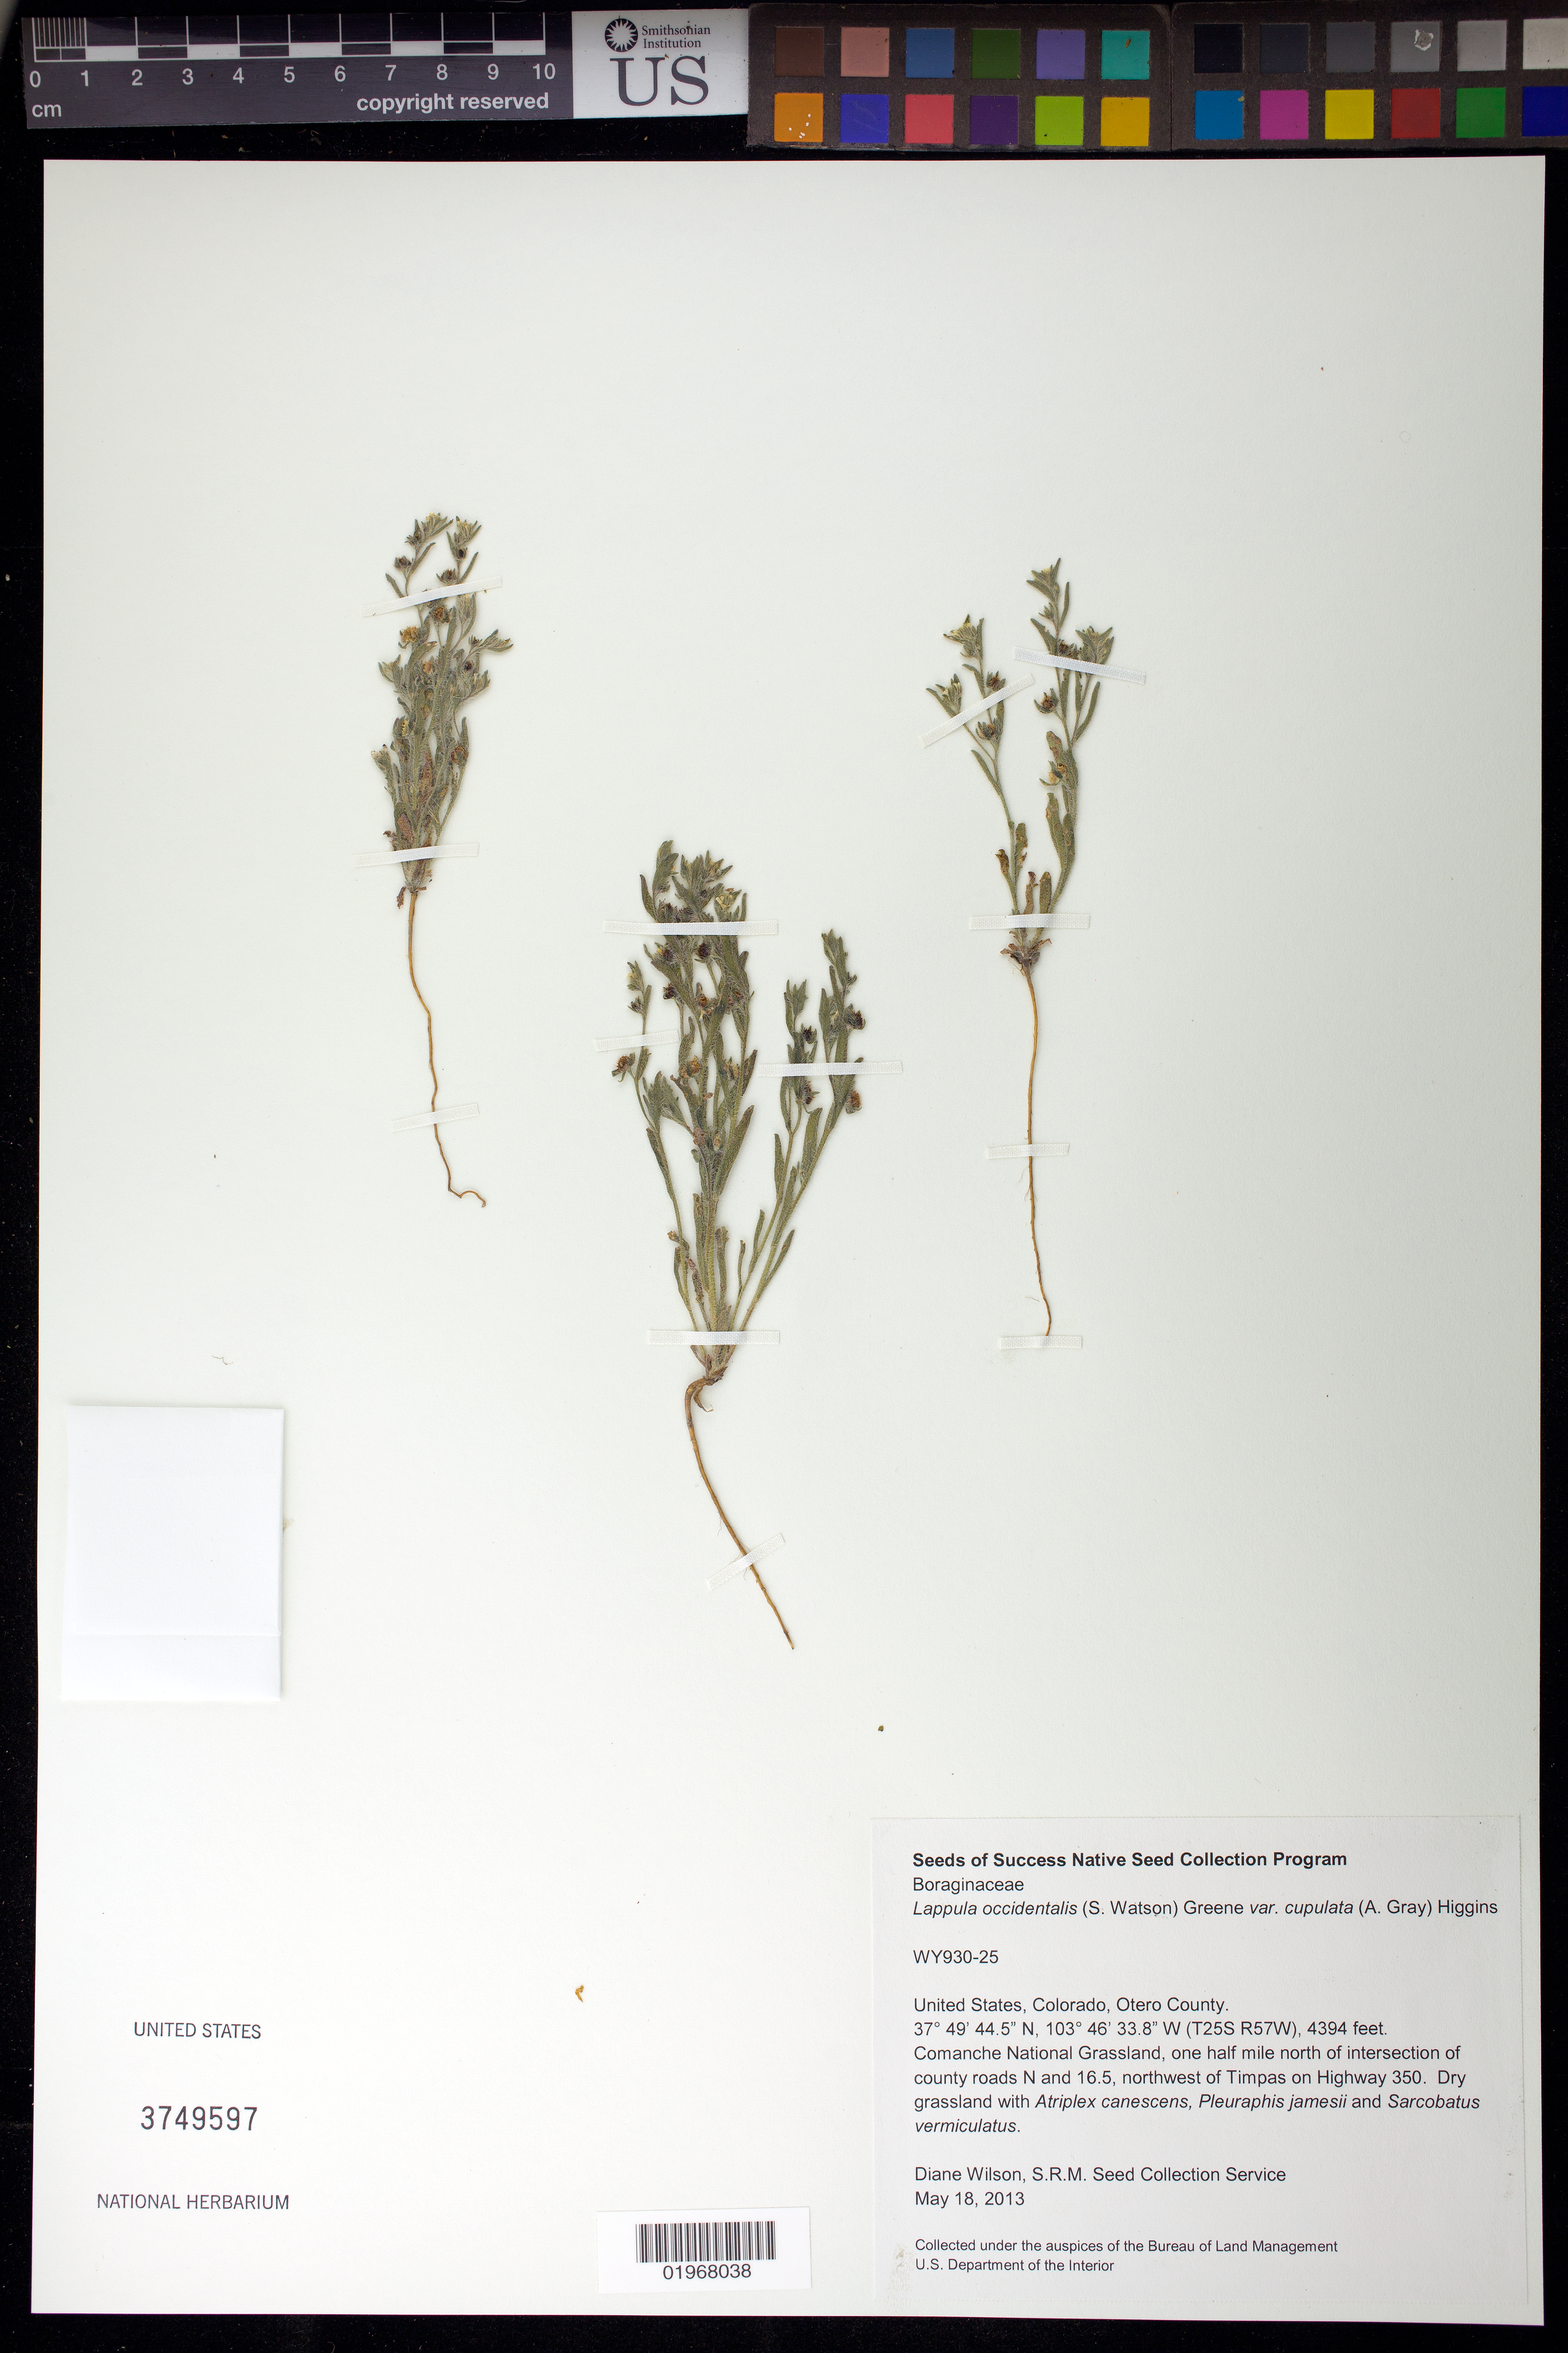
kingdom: Plantae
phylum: Tracheophyta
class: Magnoliopsida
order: Boraginales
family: Boraginaceae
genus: Lappula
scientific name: Lappula occidentalis var. cupulata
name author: (A. Gray) L.C. Higgins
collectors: D. Wilson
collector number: WY930-25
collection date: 2013-05-18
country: United States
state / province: Colorado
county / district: Otero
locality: Comanche National Grassland, NW of Timpas on Hwy 350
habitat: Grasslands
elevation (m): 1339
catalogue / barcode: US 3749597